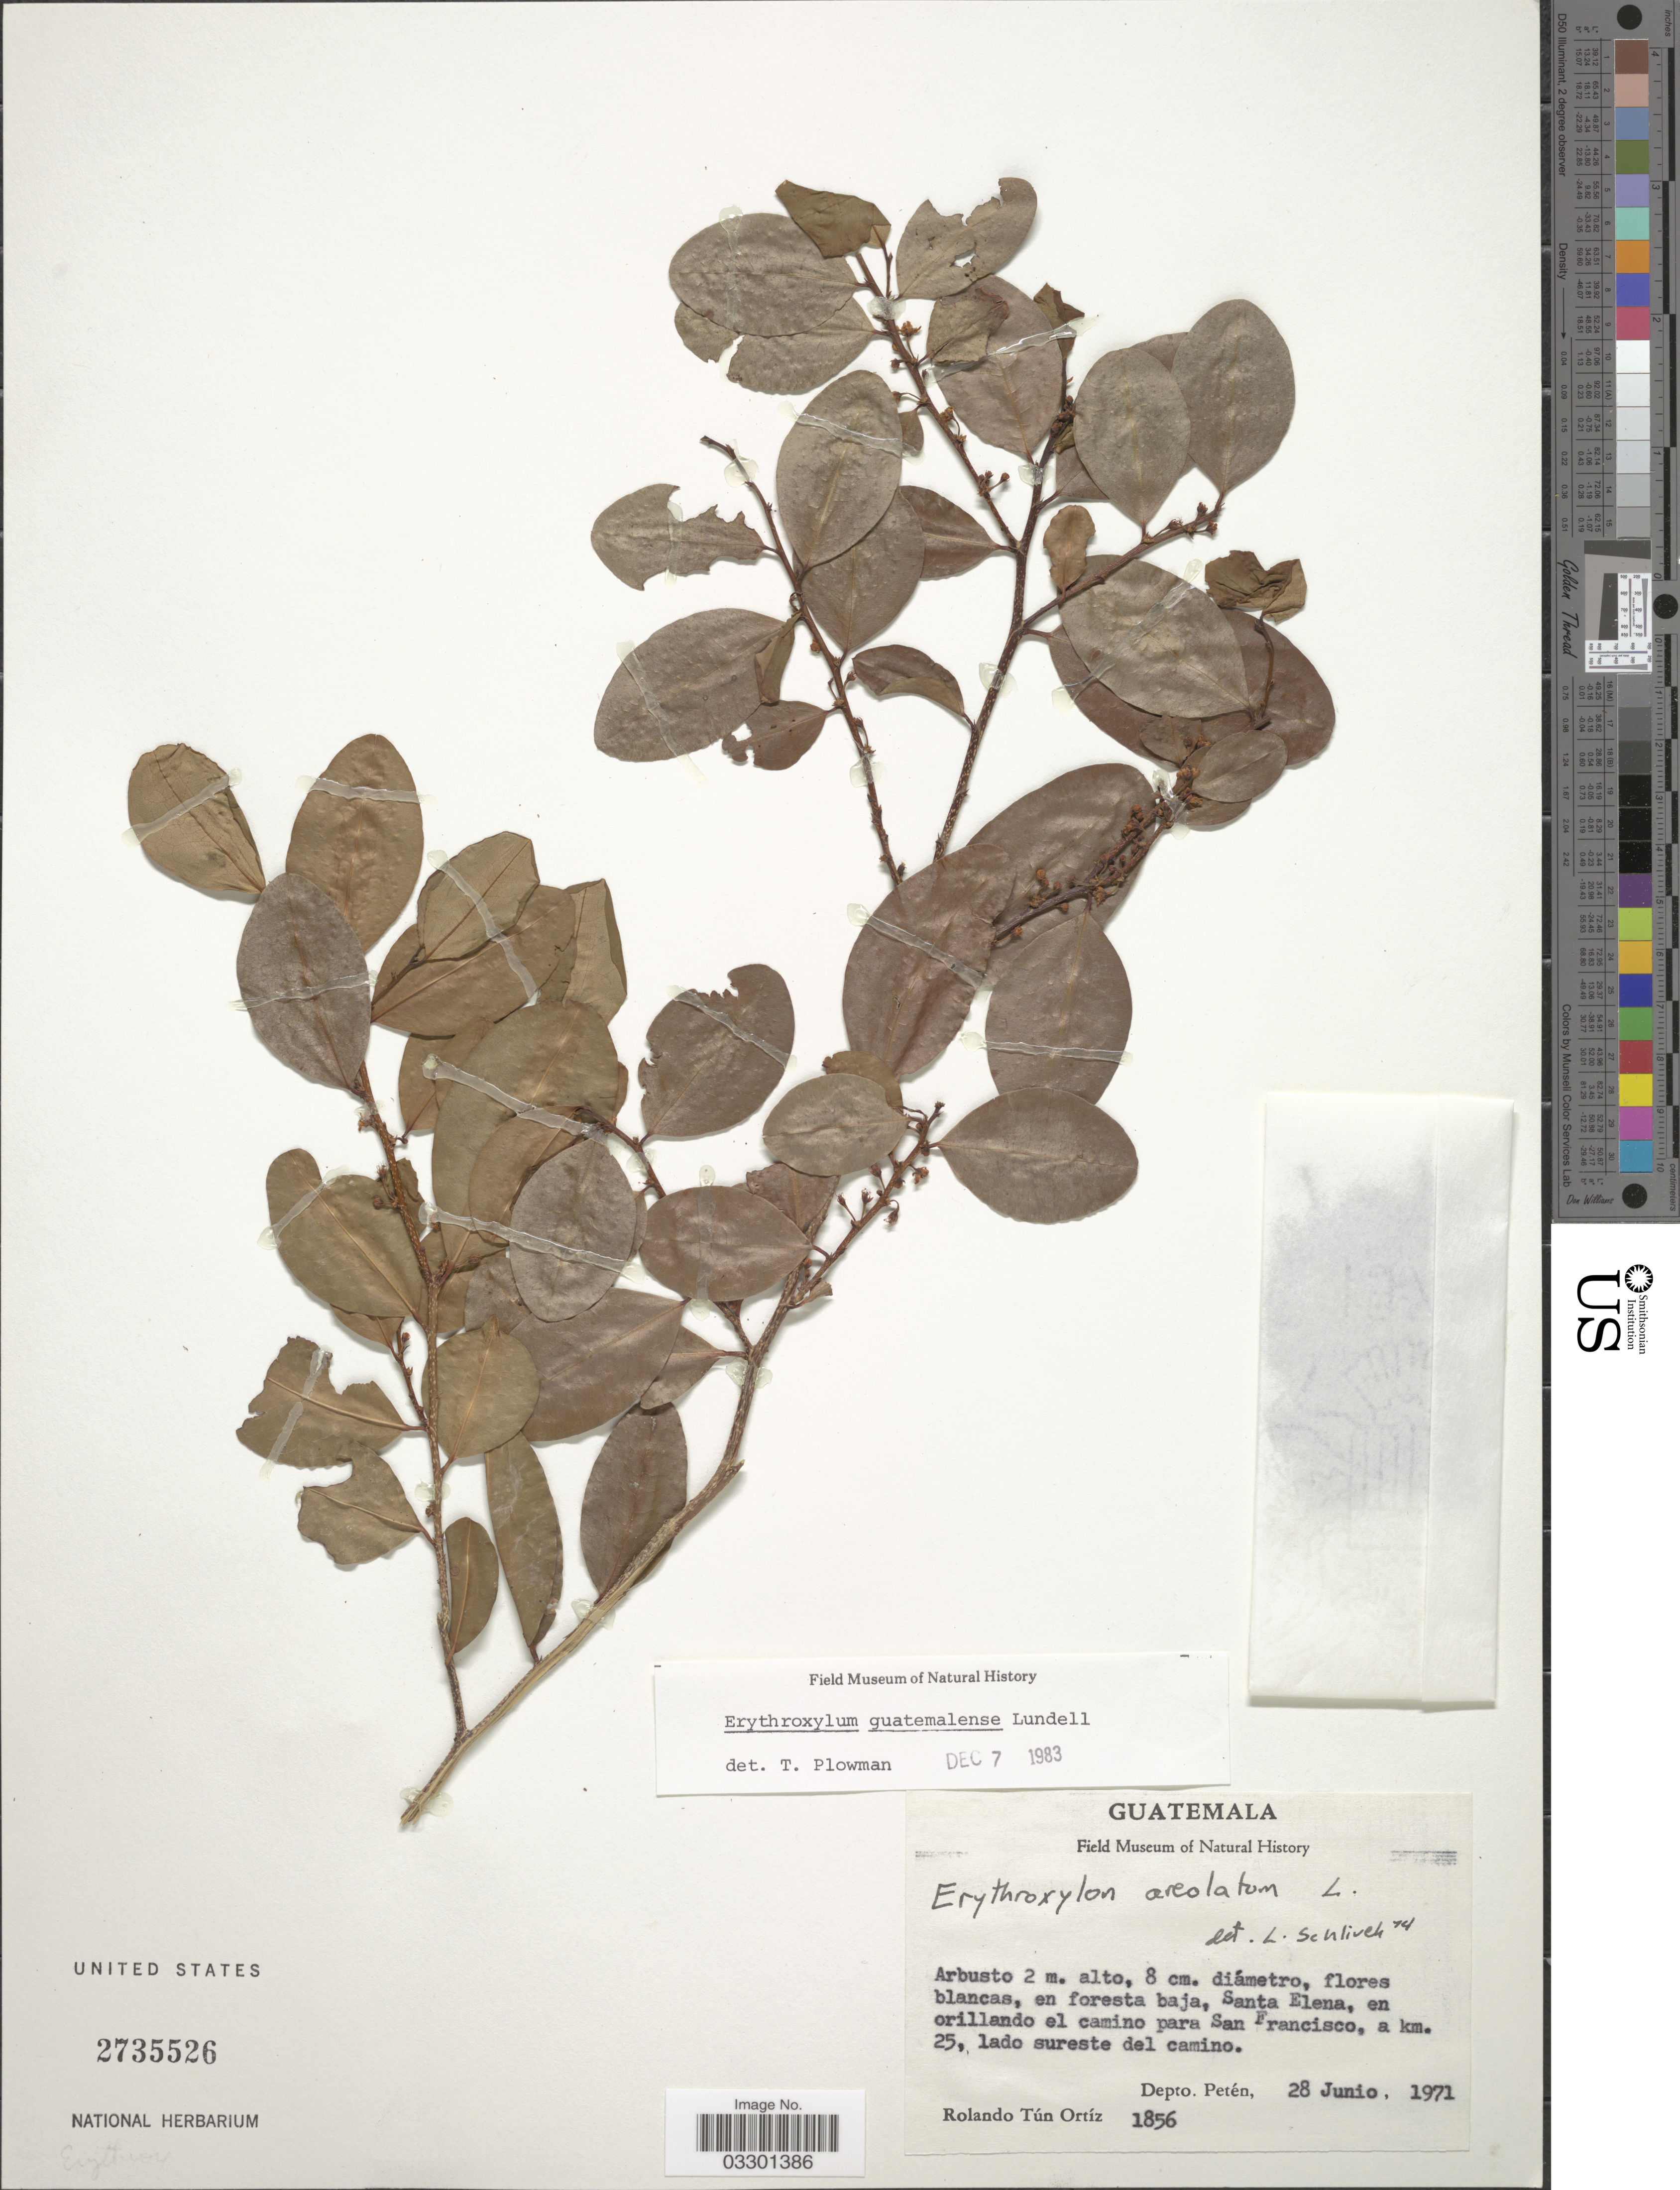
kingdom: Plantae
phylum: Tracheophyta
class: Magnoliopsida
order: Malpighiales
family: Erythroxylaceae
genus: Erythroxylum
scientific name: Erythroxylum guatemalense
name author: Lundell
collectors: R. T. Ortíz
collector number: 1856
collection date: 1971-06-28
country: Guatemala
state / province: El Petén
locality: Santa Elena, en orillando el camino para San Francisco, a km. 25, lado sureste del camino. Depto. Petén.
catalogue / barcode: US 2735526